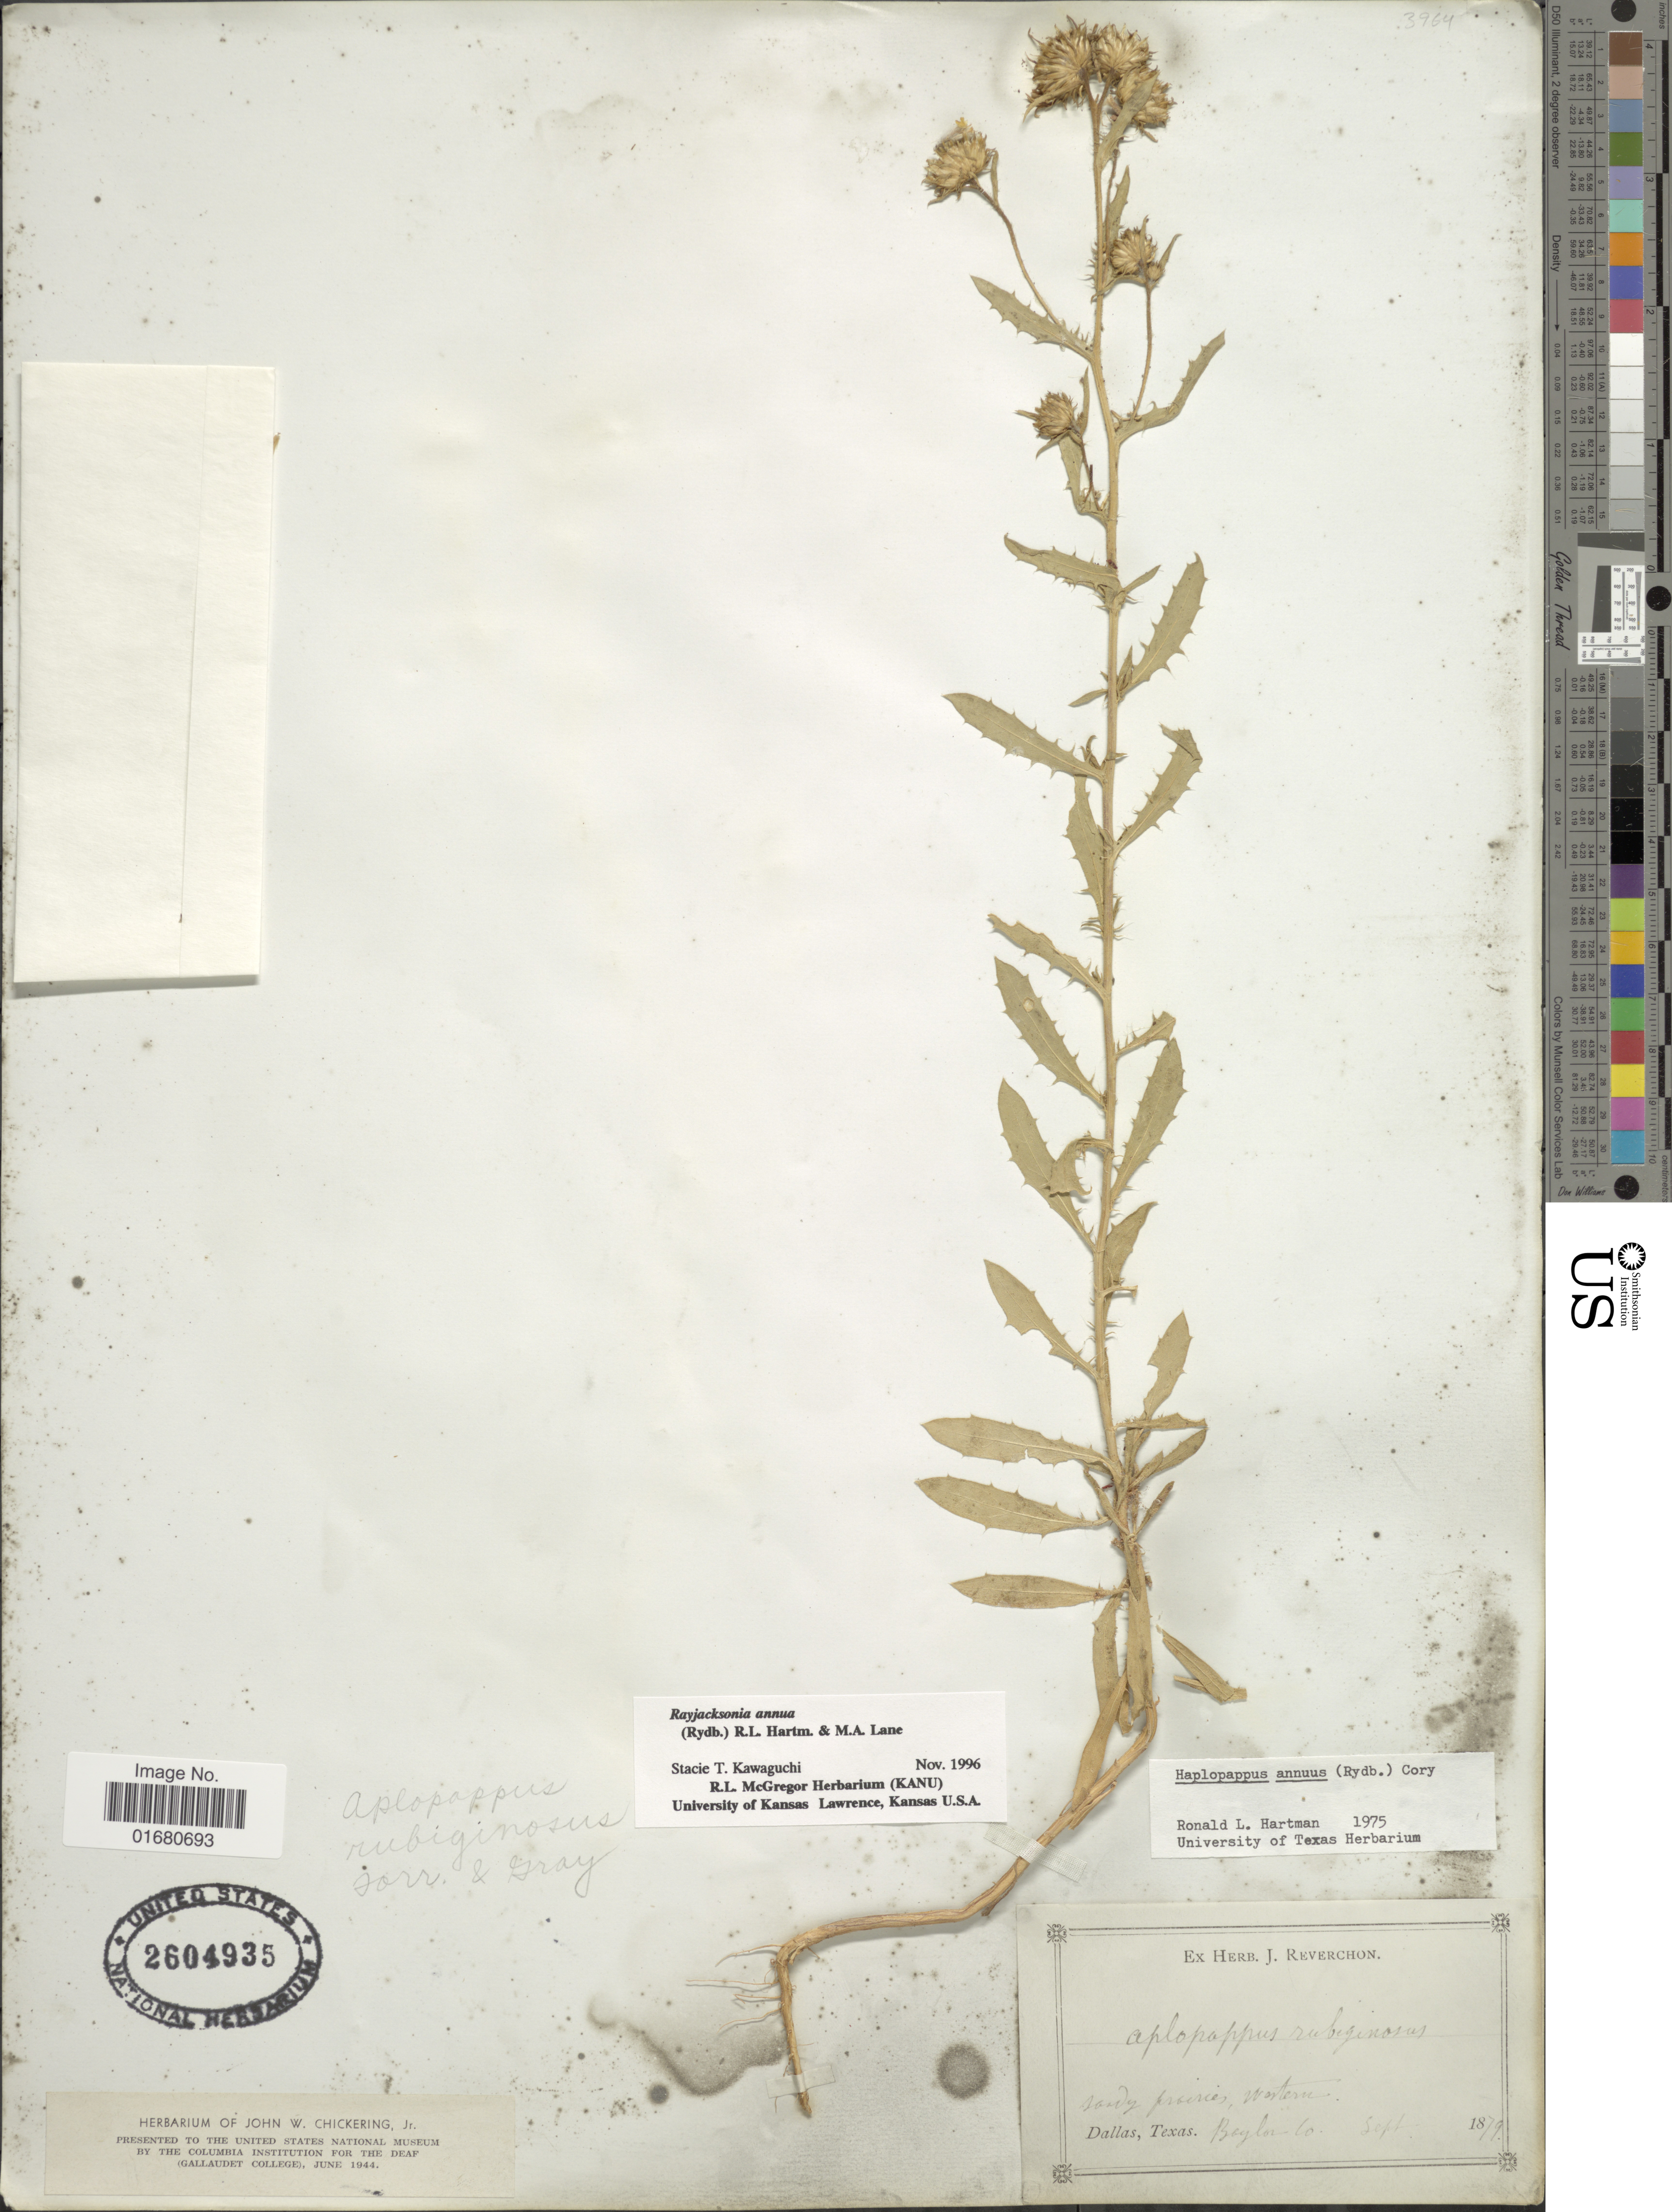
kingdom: Plantae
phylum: Tracheophyta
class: Magnoliopsida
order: Asterales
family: Asteraceae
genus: Rayjacksonia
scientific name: Rayjacksonia annua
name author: (Rydb.) R.L. Hartm. & M.A. Lane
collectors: ex herb. J. Reverchon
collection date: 1879-09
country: United States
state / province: Texas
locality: Dallas, sandy prairies, Western, Baylor Co.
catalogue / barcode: US 2604935